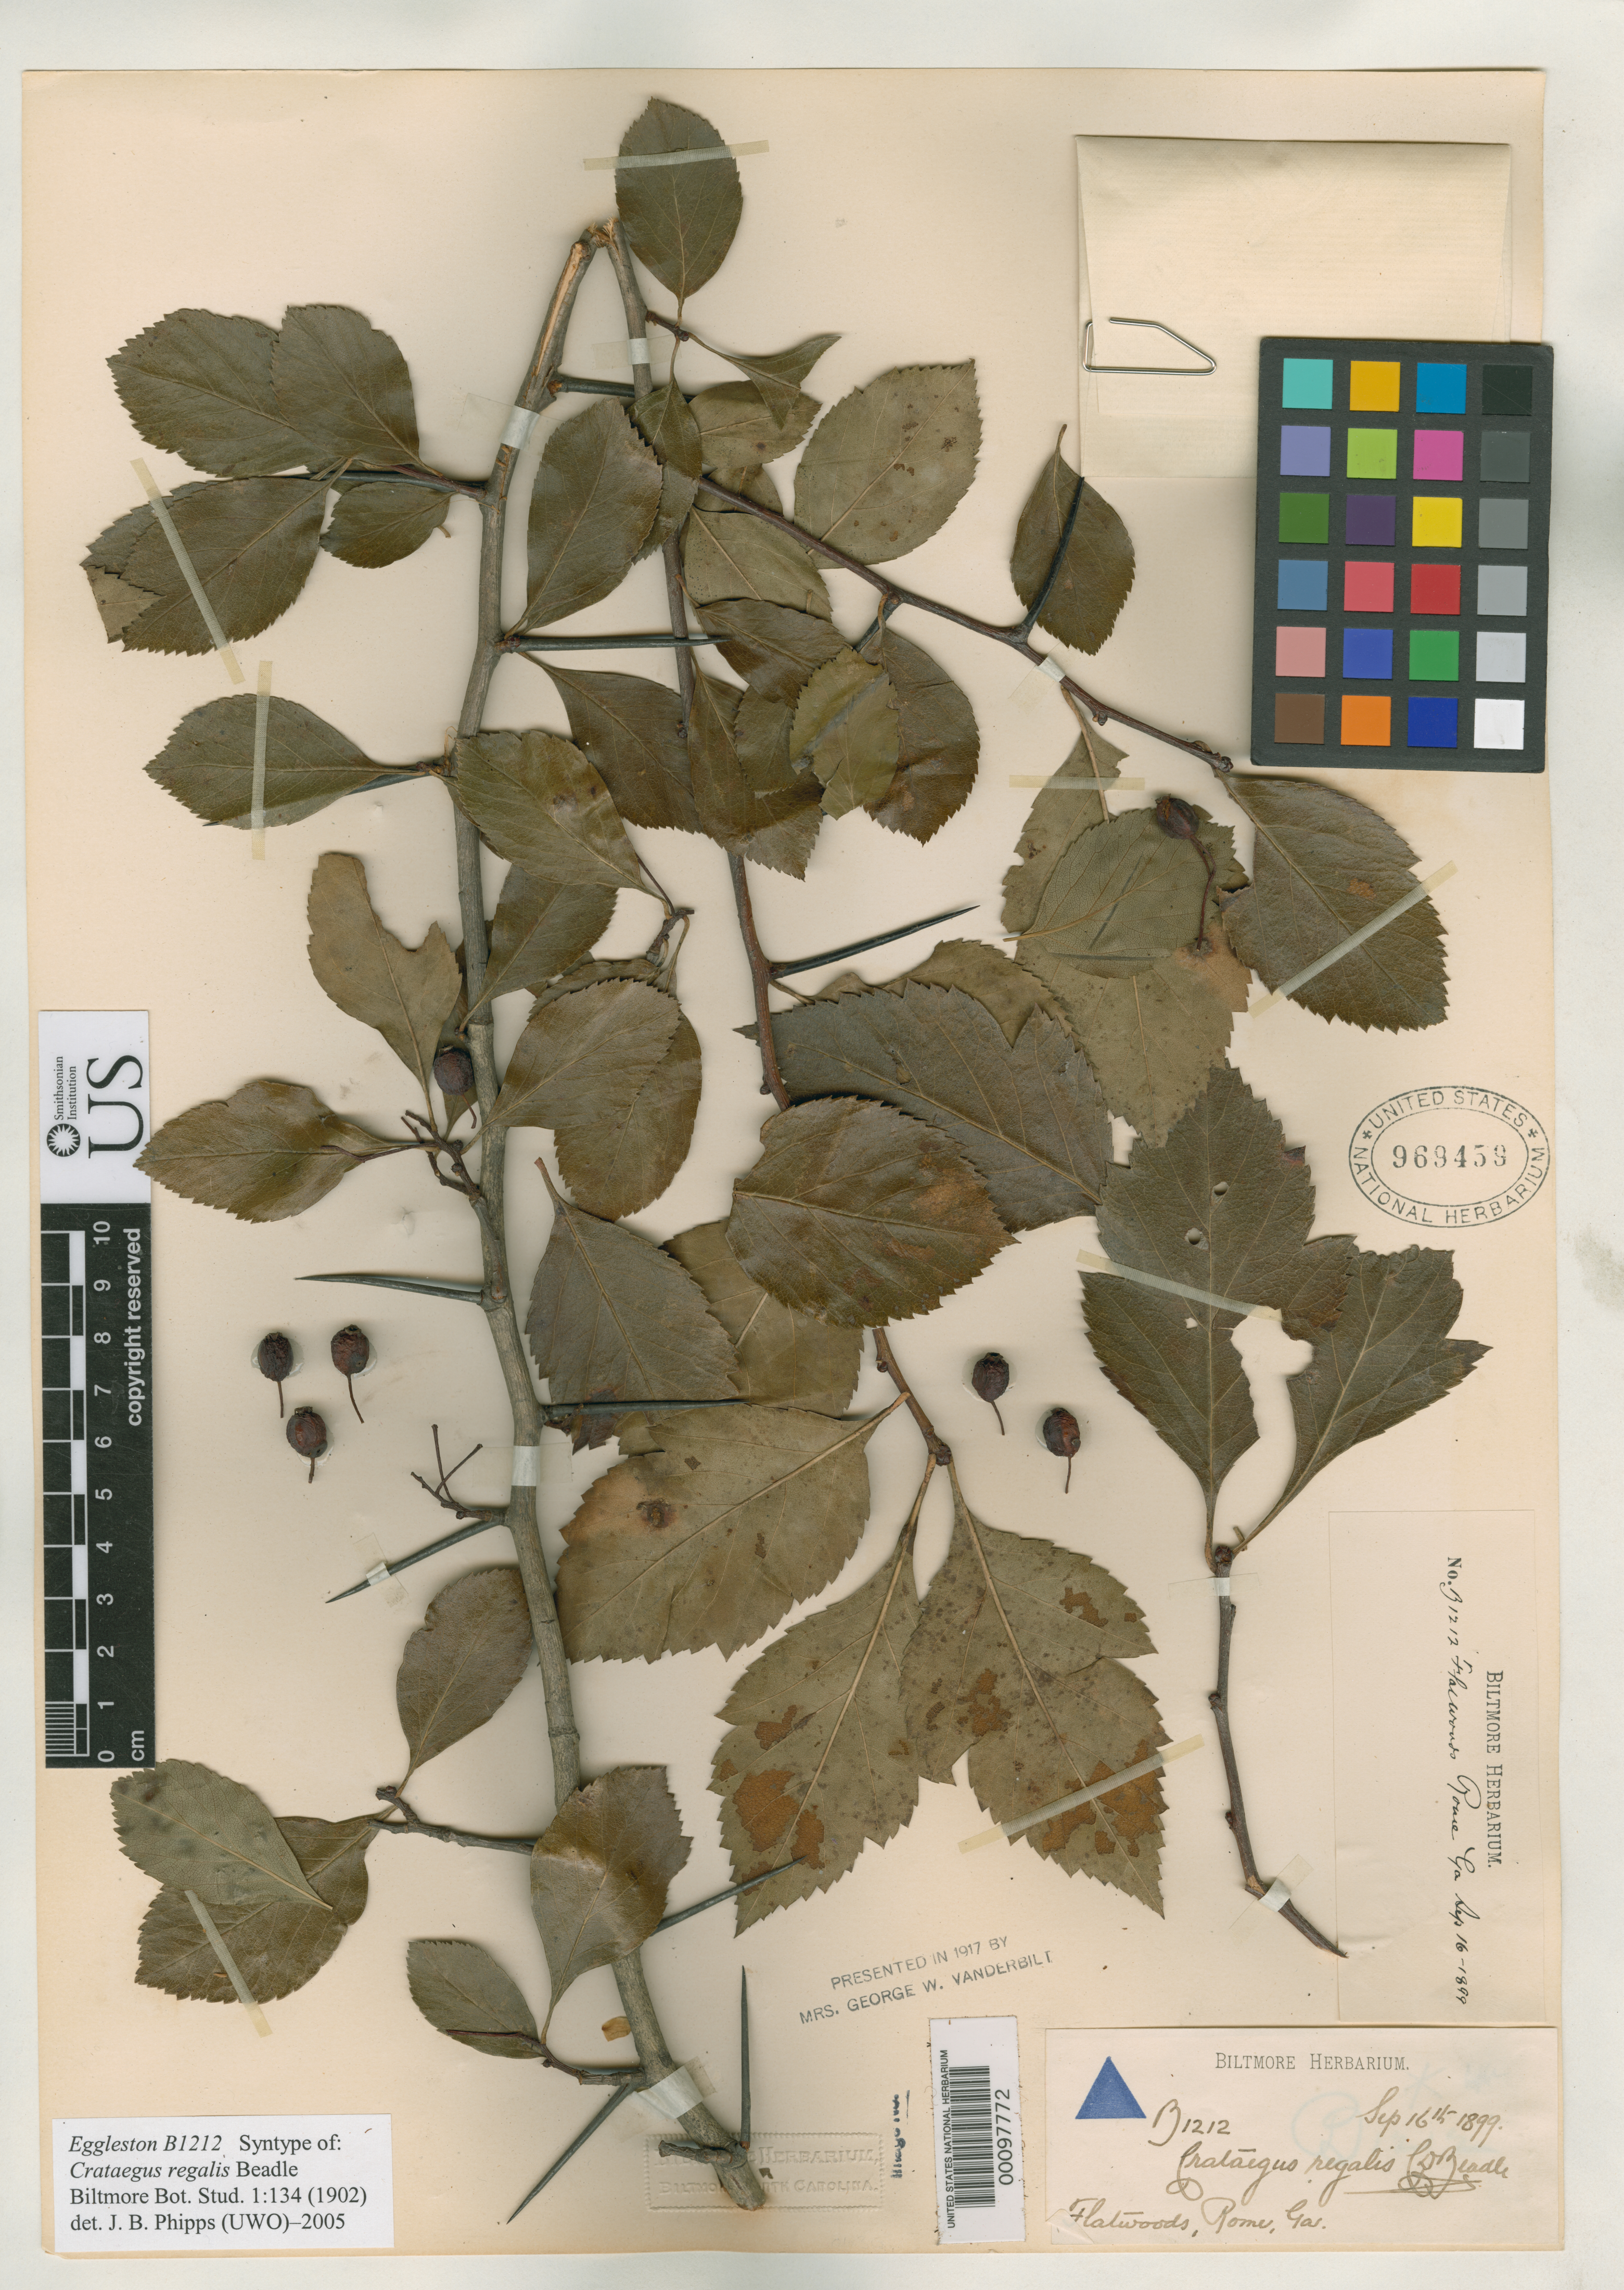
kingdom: Plantae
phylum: Tracheophyta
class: Magnoliopsida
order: Rosales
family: Rosaceae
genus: Crataegus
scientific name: Crataegus regalis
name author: Beadle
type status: Syntype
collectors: ex herb. Biltmore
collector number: B1212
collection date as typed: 16 Sep 1899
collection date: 1899-09-16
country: United States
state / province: Georgia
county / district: Floyd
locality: Rome.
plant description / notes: Lectotype is Beadle [Biltmore Herb.] B2251 (US) as designated by J.B. Phipps, Novon 16: 385 (2006).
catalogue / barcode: US 969459